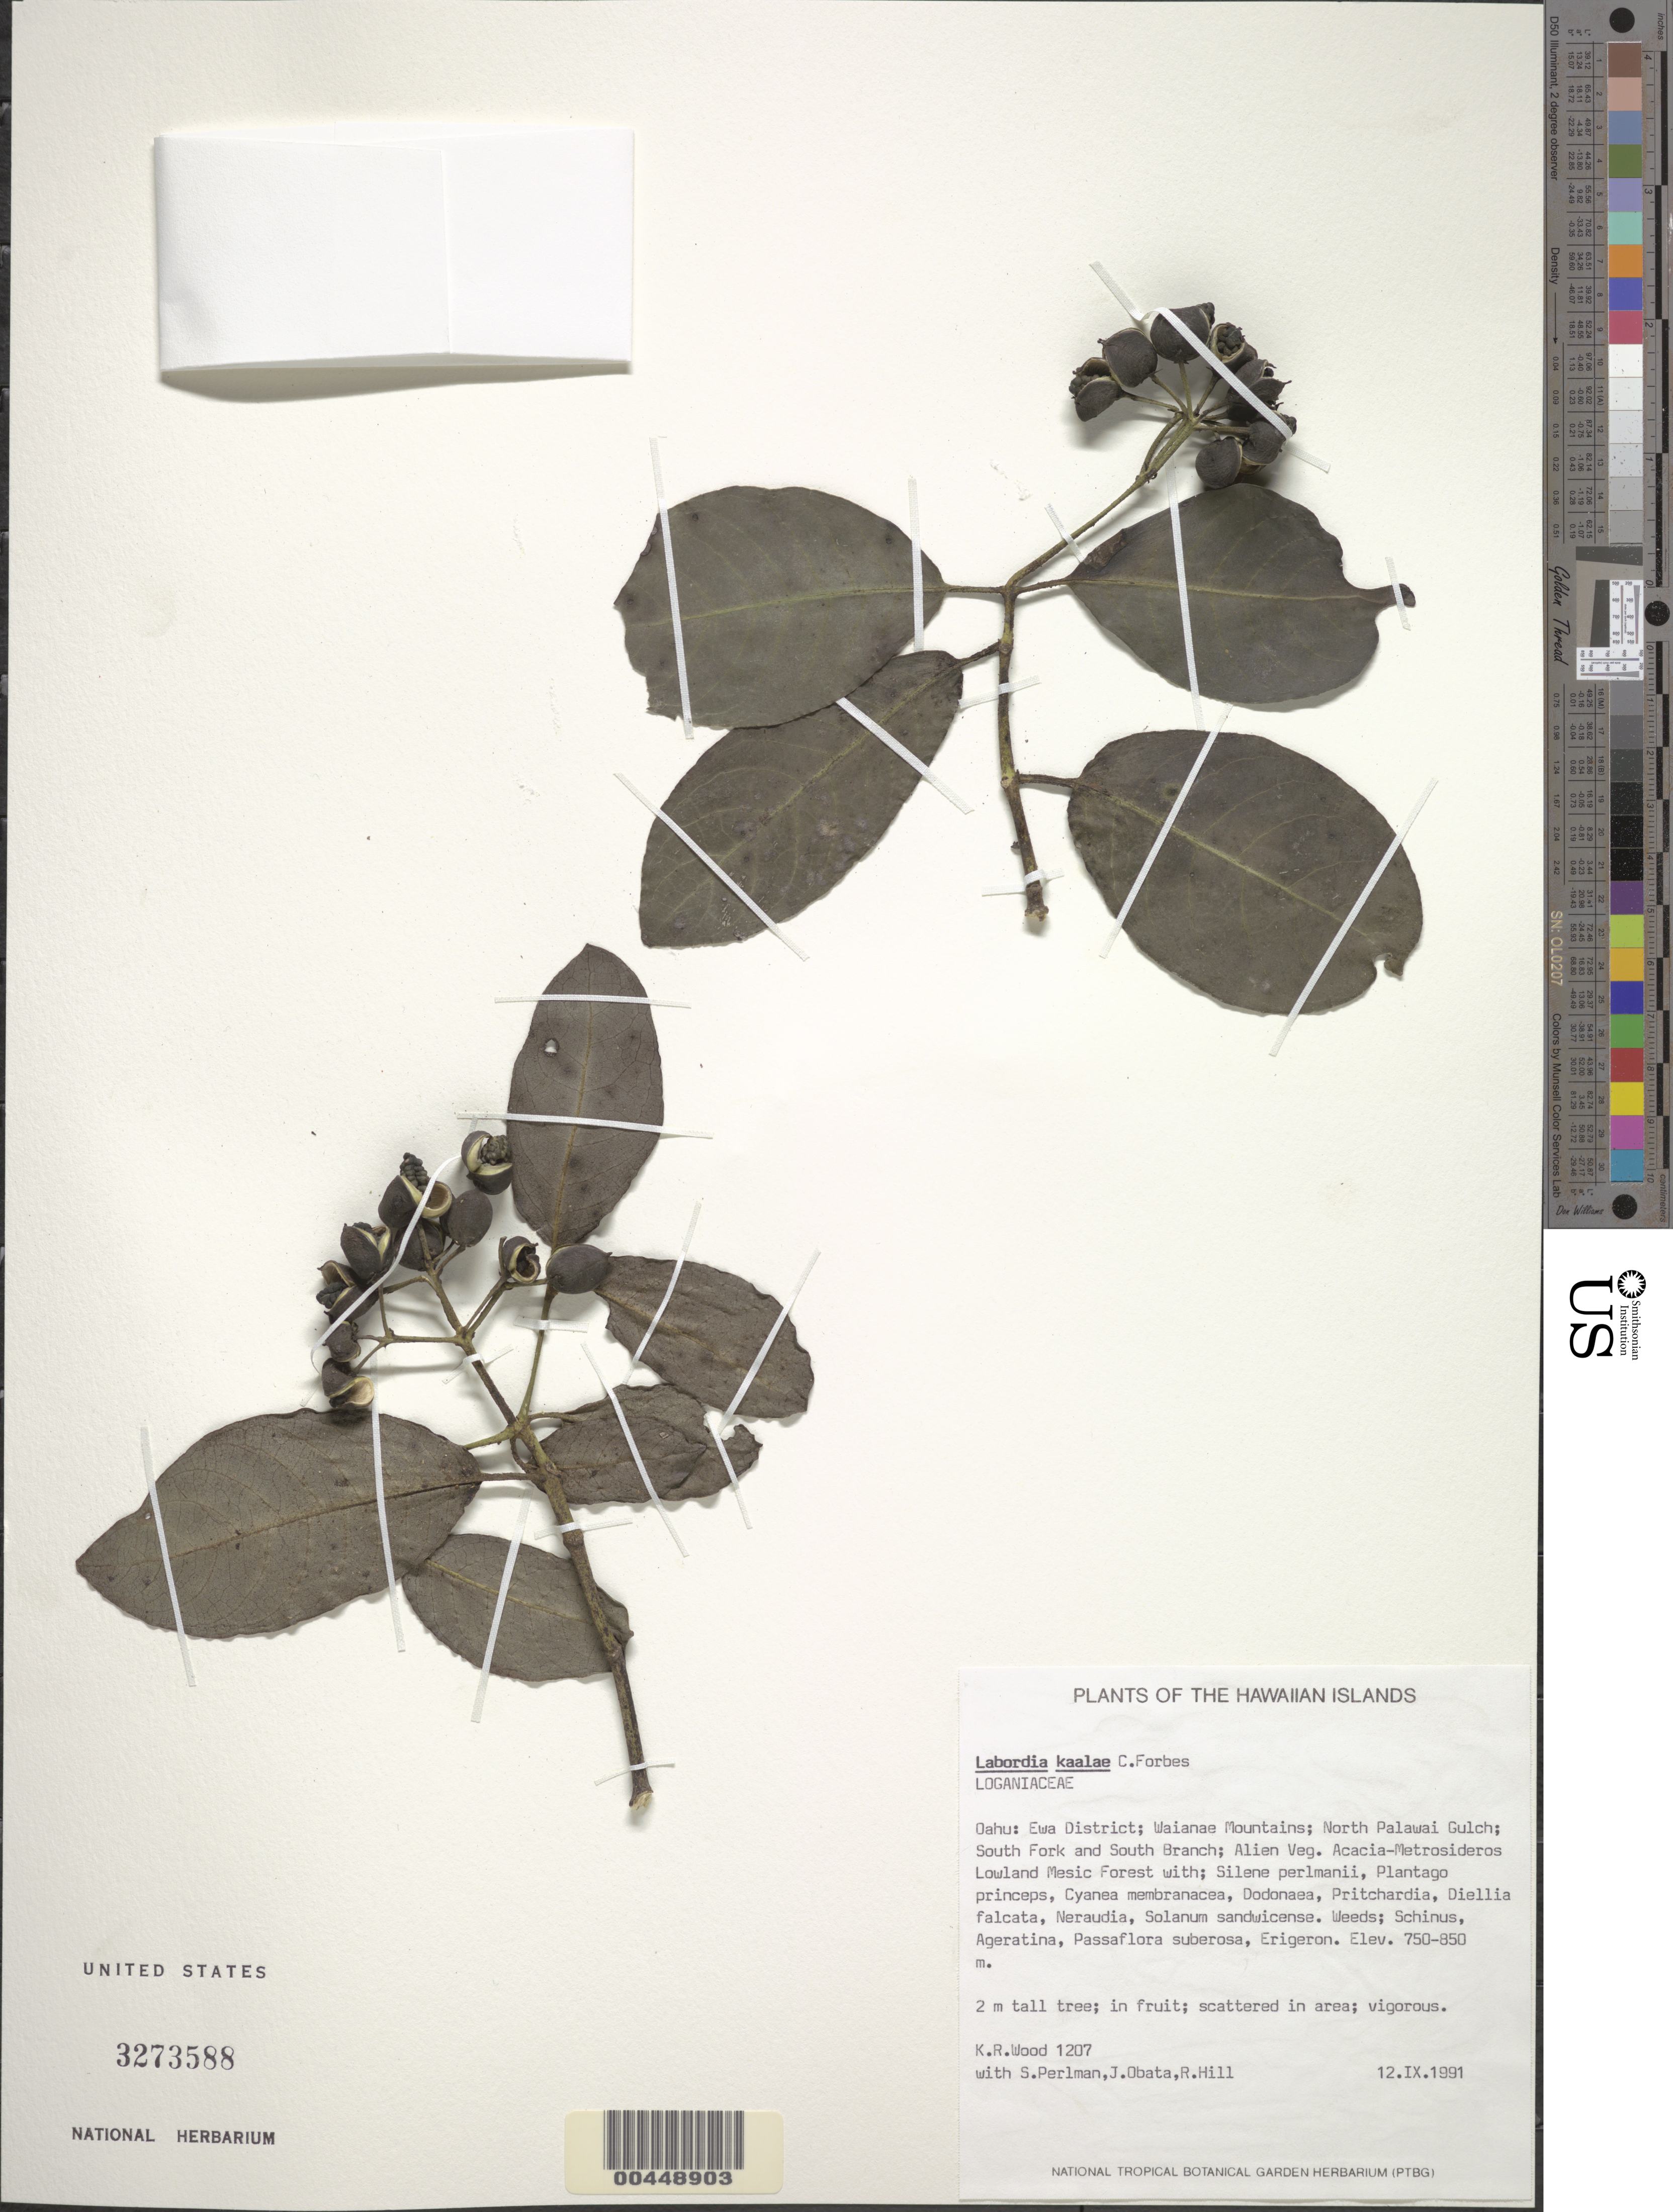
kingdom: Plantae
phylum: Tracheophyta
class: Magnoliopsida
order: Gentianales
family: Loganiaceae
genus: Geniostoma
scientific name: Geniostoma kaalae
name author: (C.N. Forbes) K. L. Gibbons et al.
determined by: Wagner, W. L., (BOT), Smithsonian Institution - National Museum of Natural History (UNITED STATES)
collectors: K. R. Wood, S. P. Perlman, J. Obata & R. Hill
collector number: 1207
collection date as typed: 12 Sep 1991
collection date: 1991-09-12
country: United States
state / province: Hawaii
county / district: Honolulu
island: Oahu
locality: Ewa Dist., Waianae Mts., N Palawai Gulch, S fork and S branch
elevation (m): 750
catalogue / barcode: US 3273588